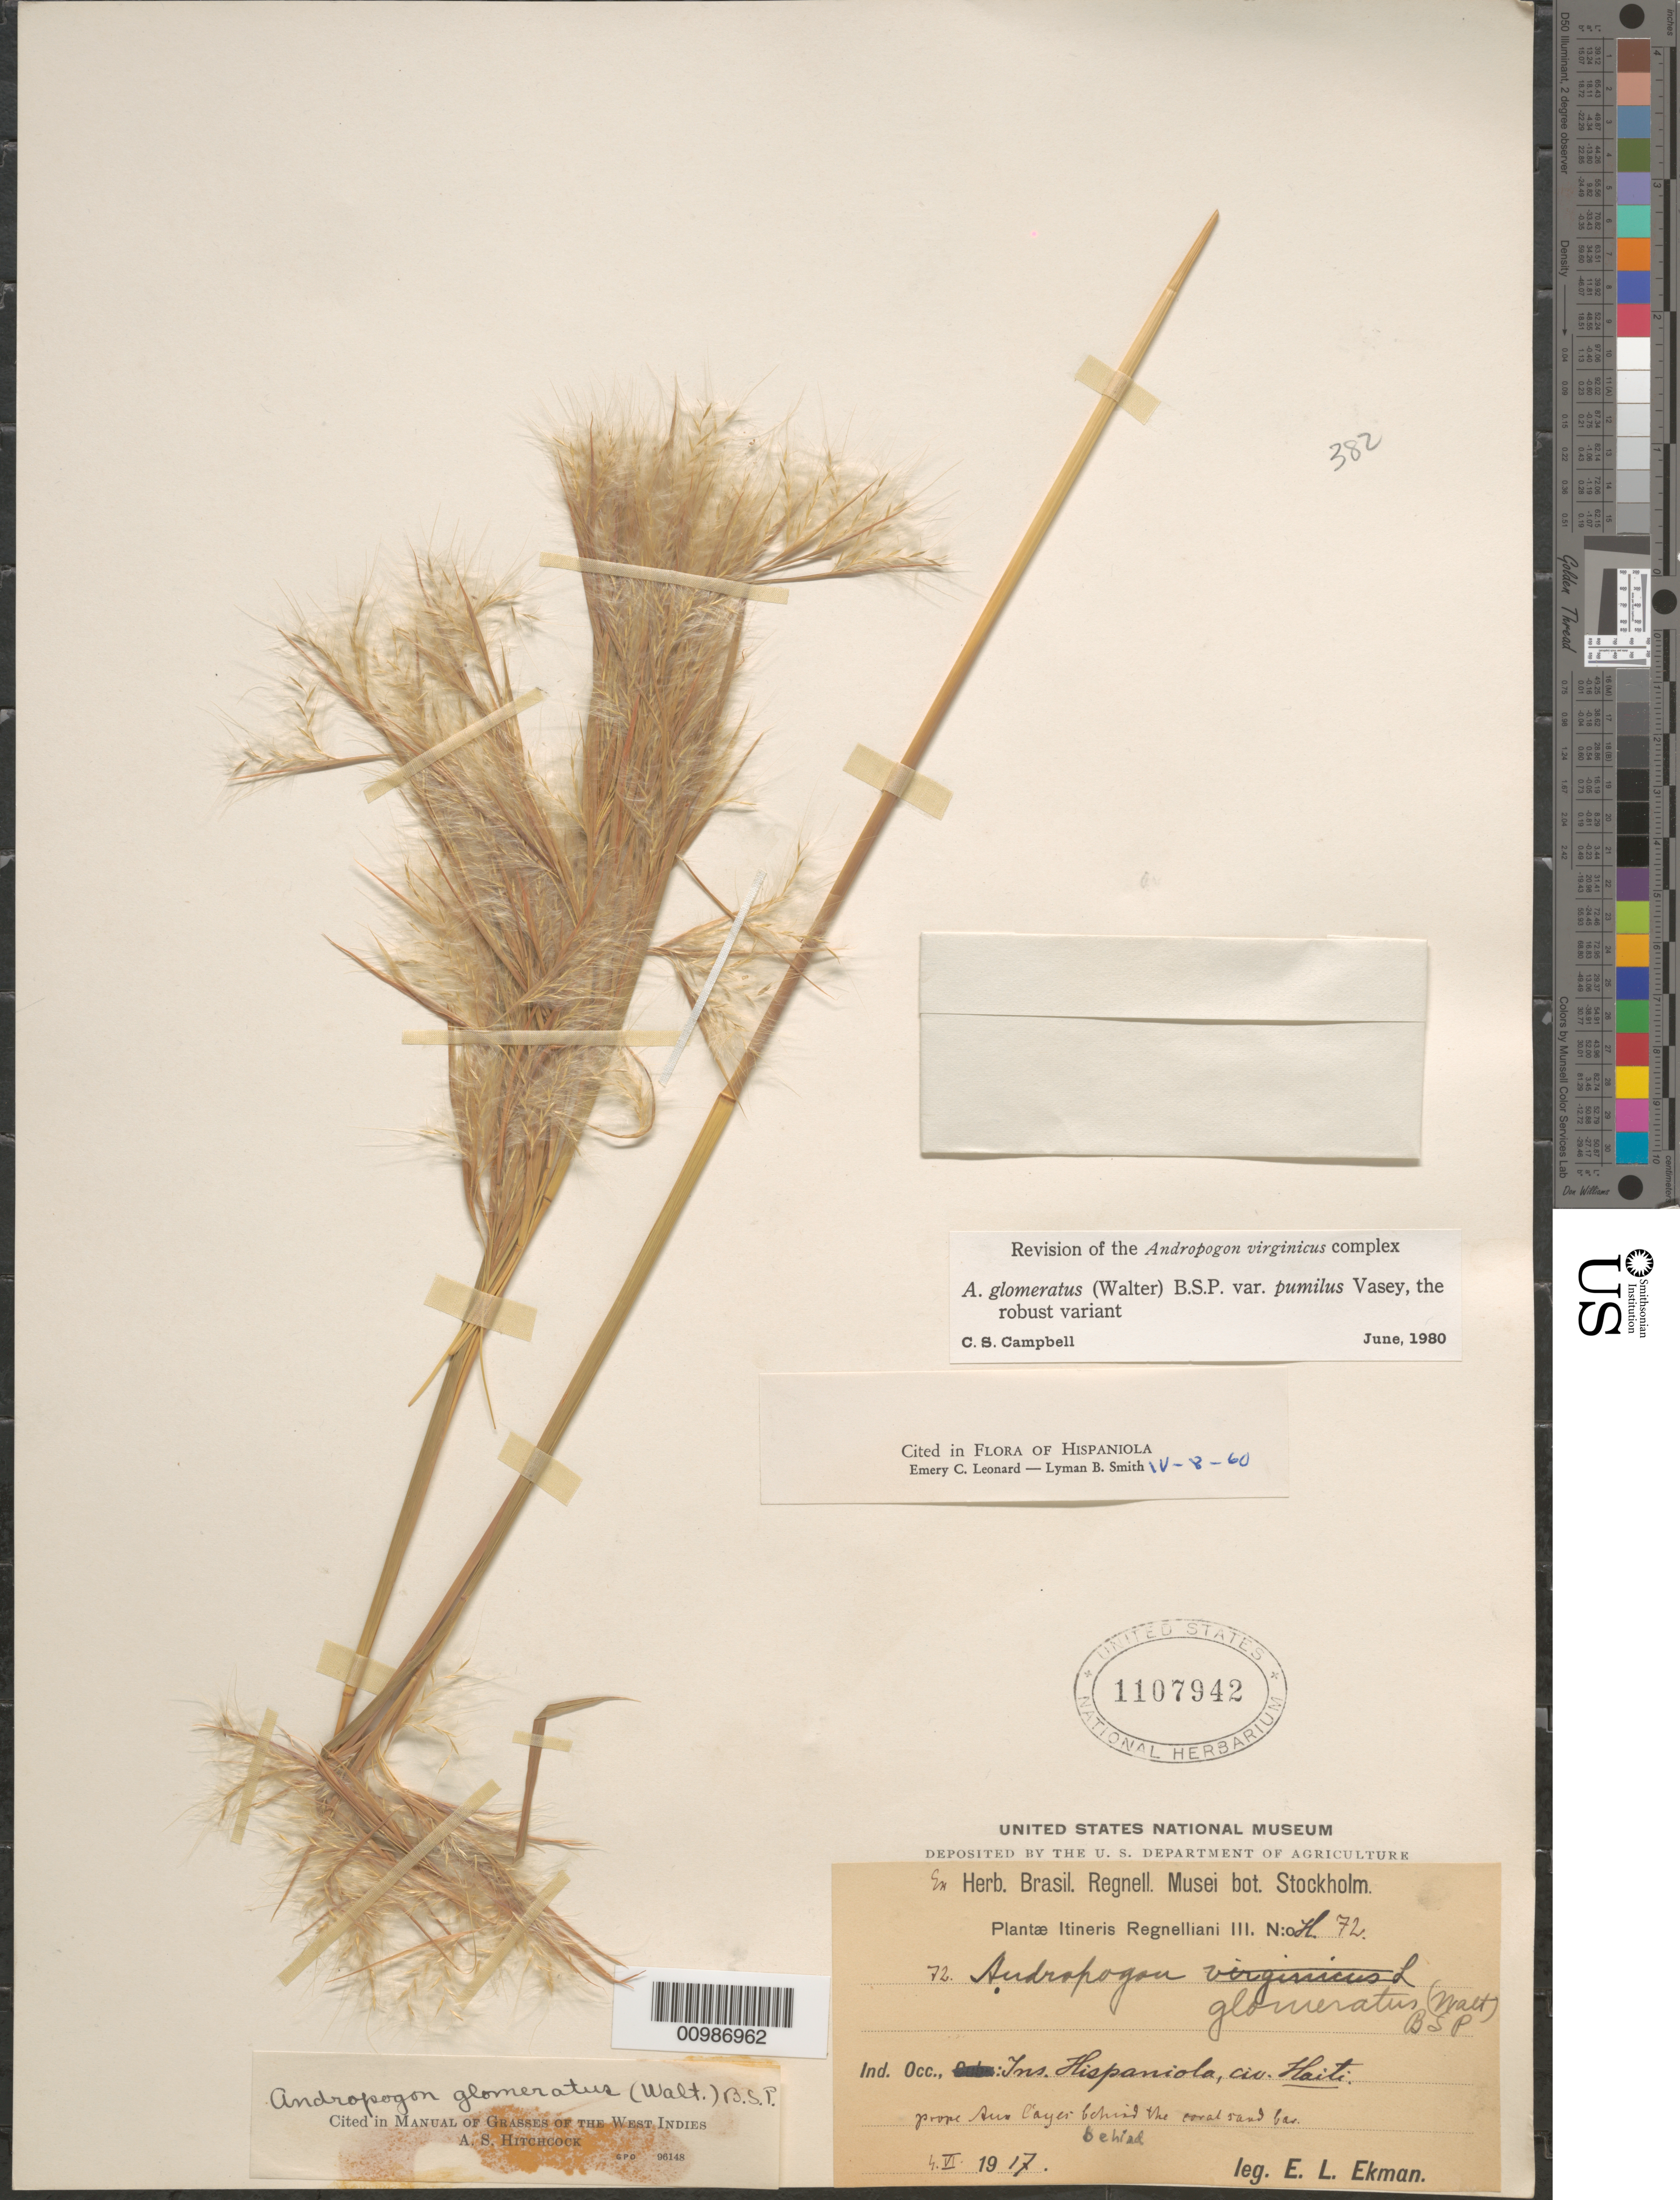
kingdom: Plantae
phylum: Tracheophyta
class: Liliopsida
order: Poales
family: Poaceae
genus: Andropogon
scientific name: Andropogon glomeratus var. pumilus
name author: (Vasey) L.H. Dewey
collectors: E. L. Ekman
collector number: H 72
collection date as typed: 04 Jun 1917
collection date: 1917-06-04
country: Haiti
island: Hispaniola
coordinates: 0 N, 0 E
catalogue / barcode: US 1107942